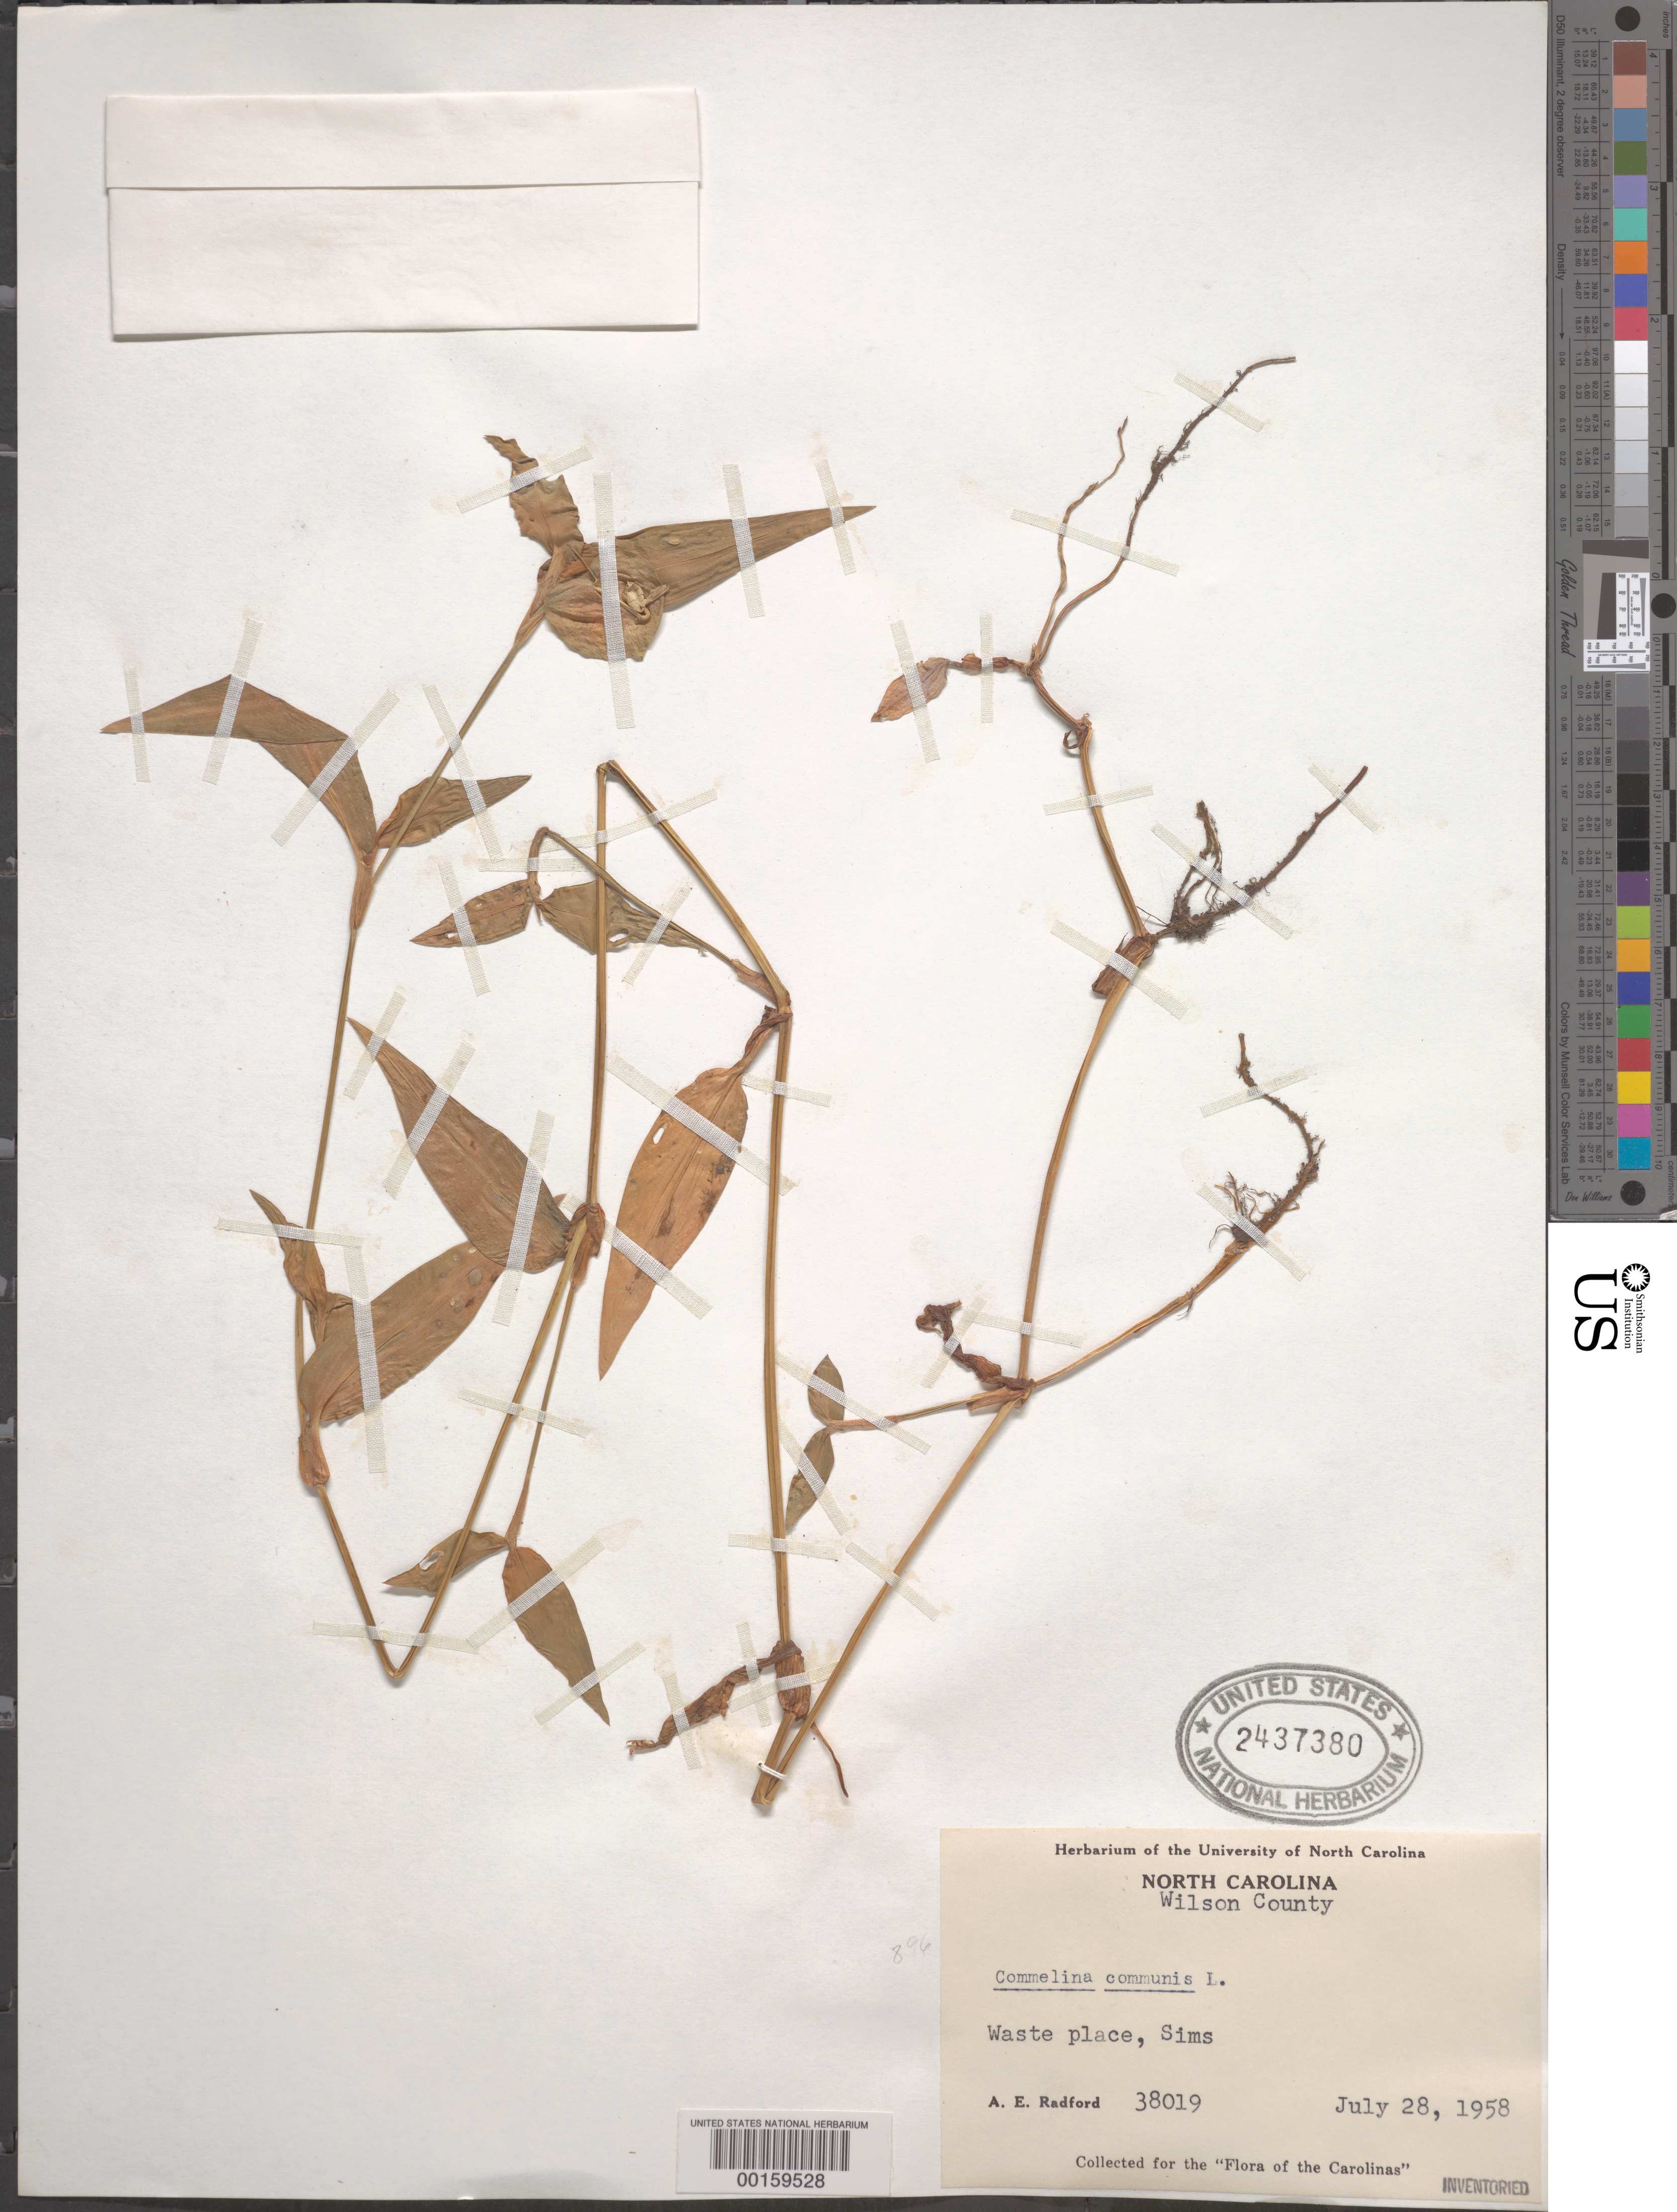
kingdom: Plantae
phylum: Tracheophyta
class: Liliopsida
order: Commelinales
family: Commelinaceae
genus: Commelina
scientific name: Commelina communis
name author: L.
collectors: A. E. Radford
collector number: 38019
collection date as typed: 28 Jul 1958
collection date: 1958-07-28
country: United States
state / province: North Carolina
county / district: Wilson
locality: Sims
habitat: Waste place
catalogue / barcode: US 2437380